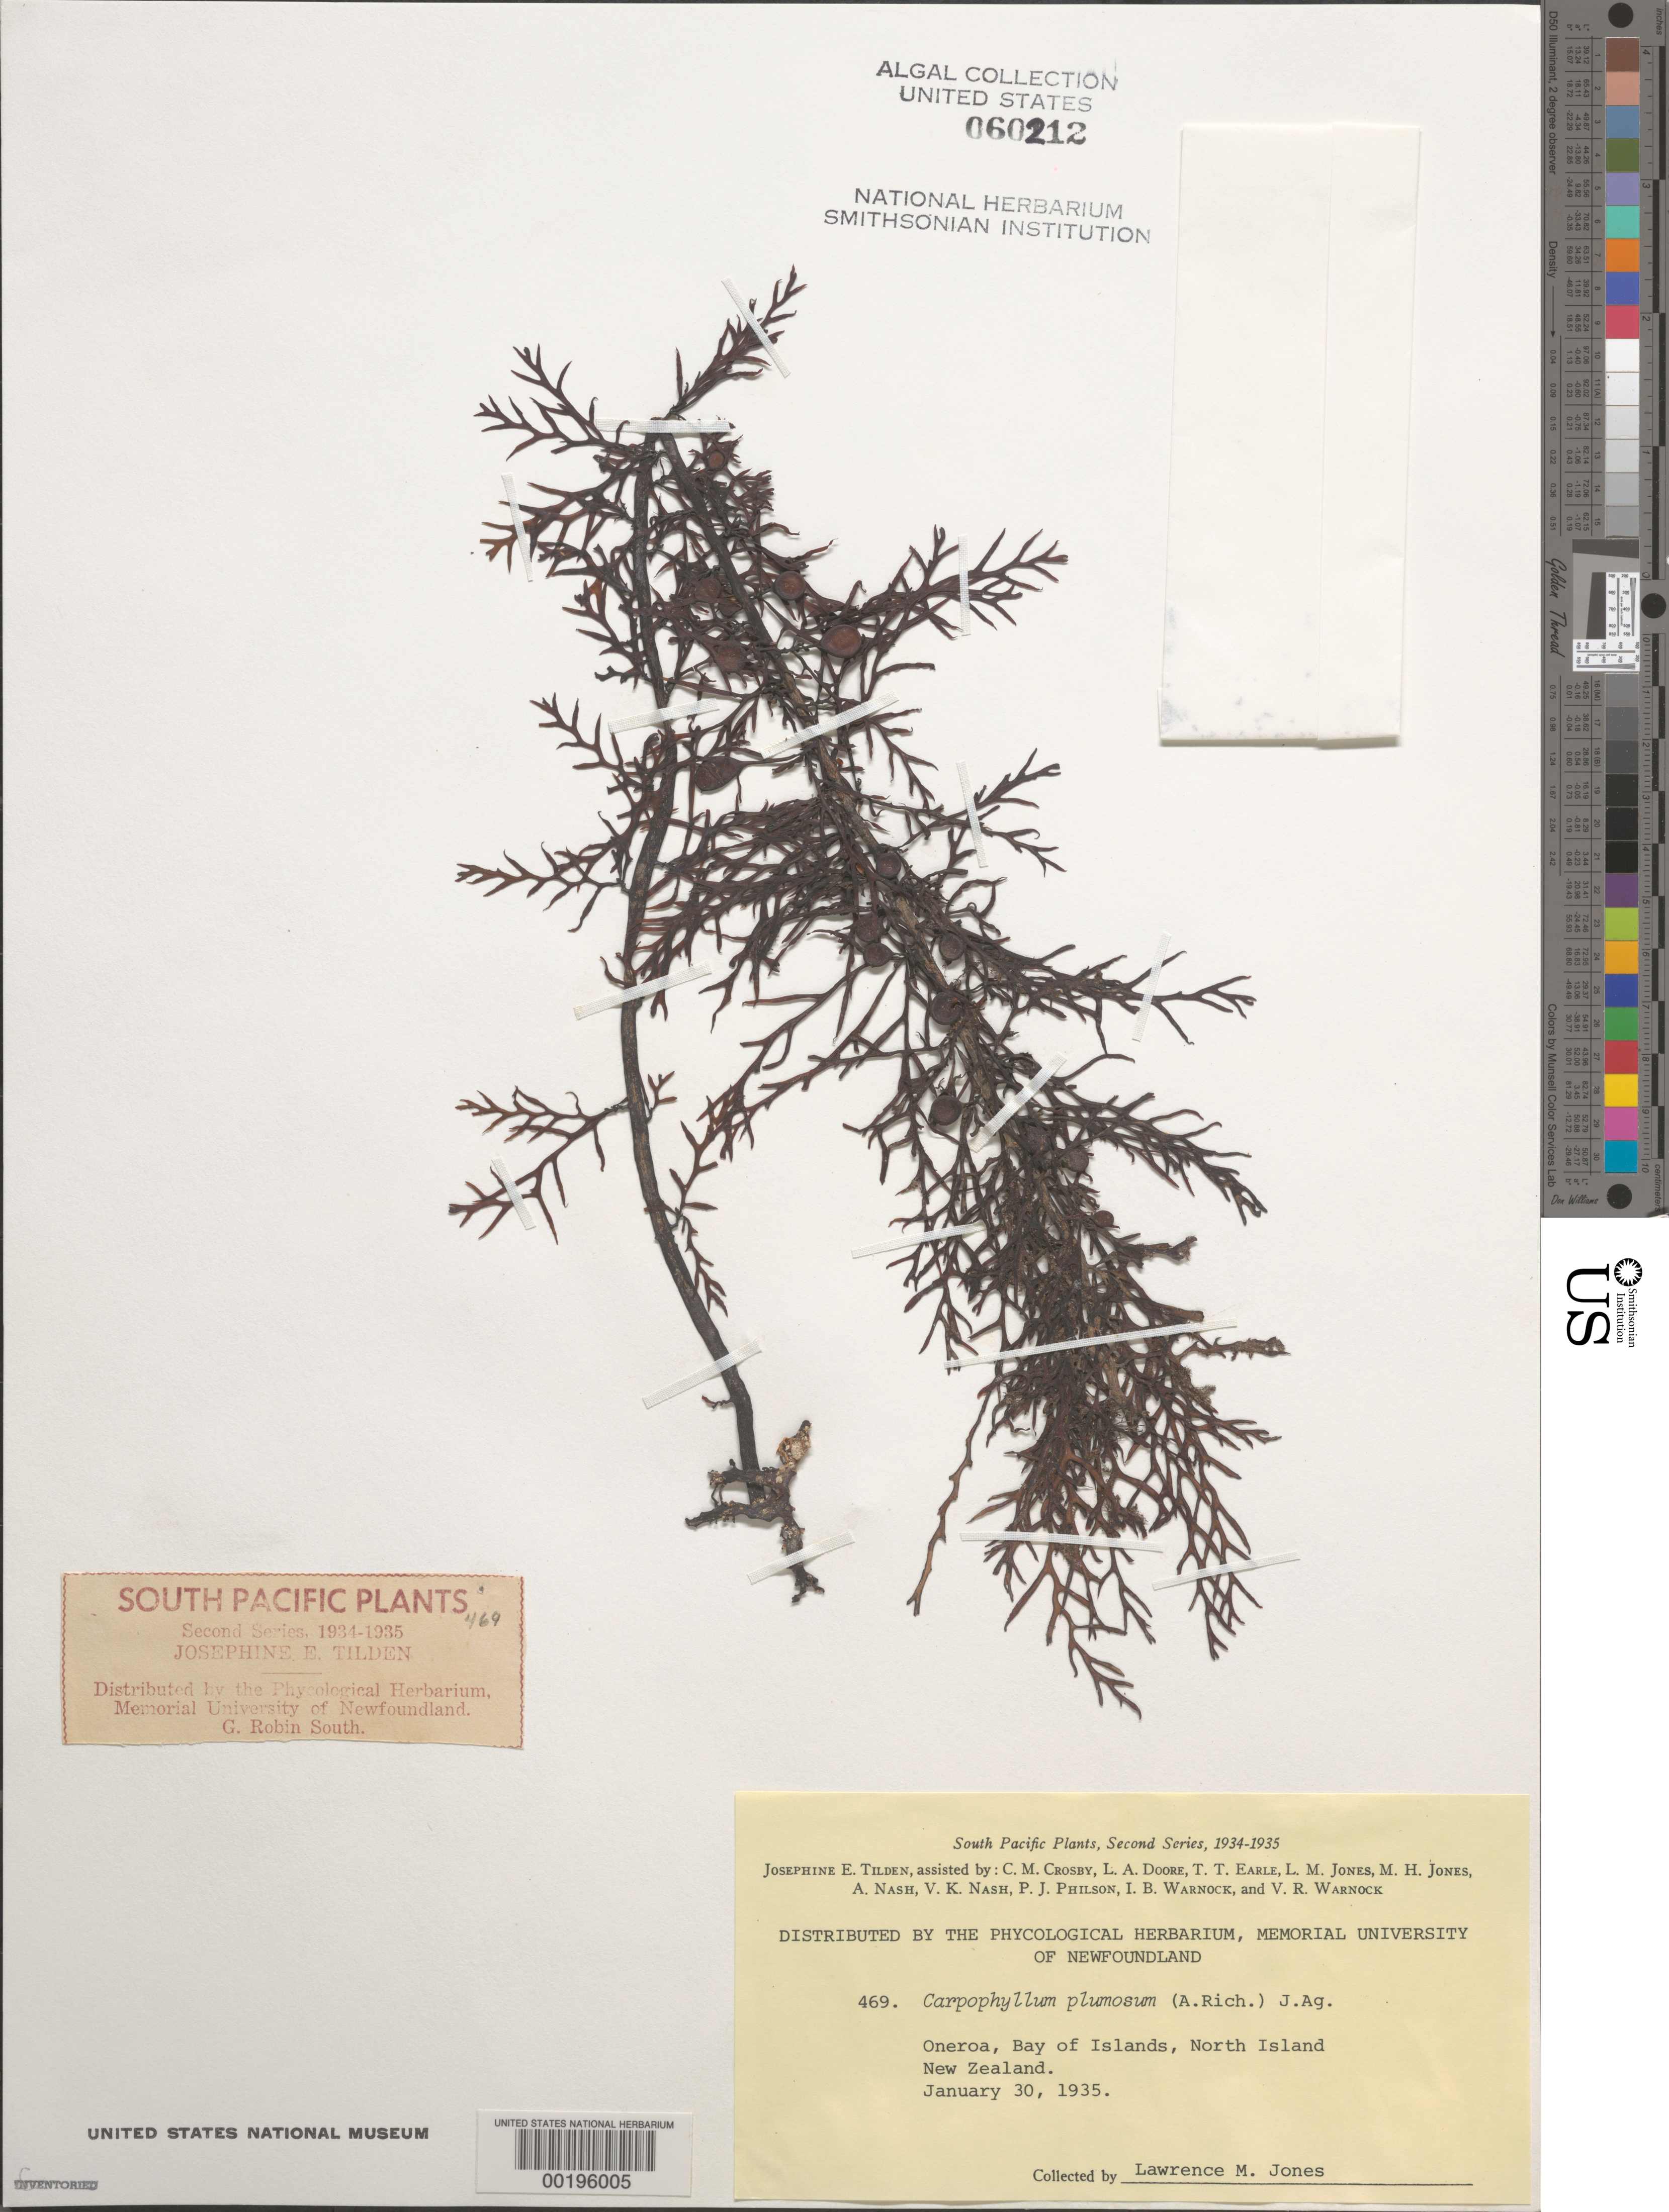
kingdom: Chromista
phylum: Ochrophyta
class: Phaeophyceae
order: Fucales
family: Sargassaceae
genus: Carpophyllum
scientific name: Carpophyllum plumosum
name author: (A. Rich.) J. Agardh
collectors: L. M. Jones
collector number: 469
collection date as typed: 30 Jan 1935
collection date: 1935-01-30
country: New Zealand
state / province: Northland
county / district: Far North District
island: North Island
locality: Bay of Islands, Oneroa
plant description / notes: Tilden, South Pacific Plants, Second Series, 1934-1935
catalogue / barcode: US 60212